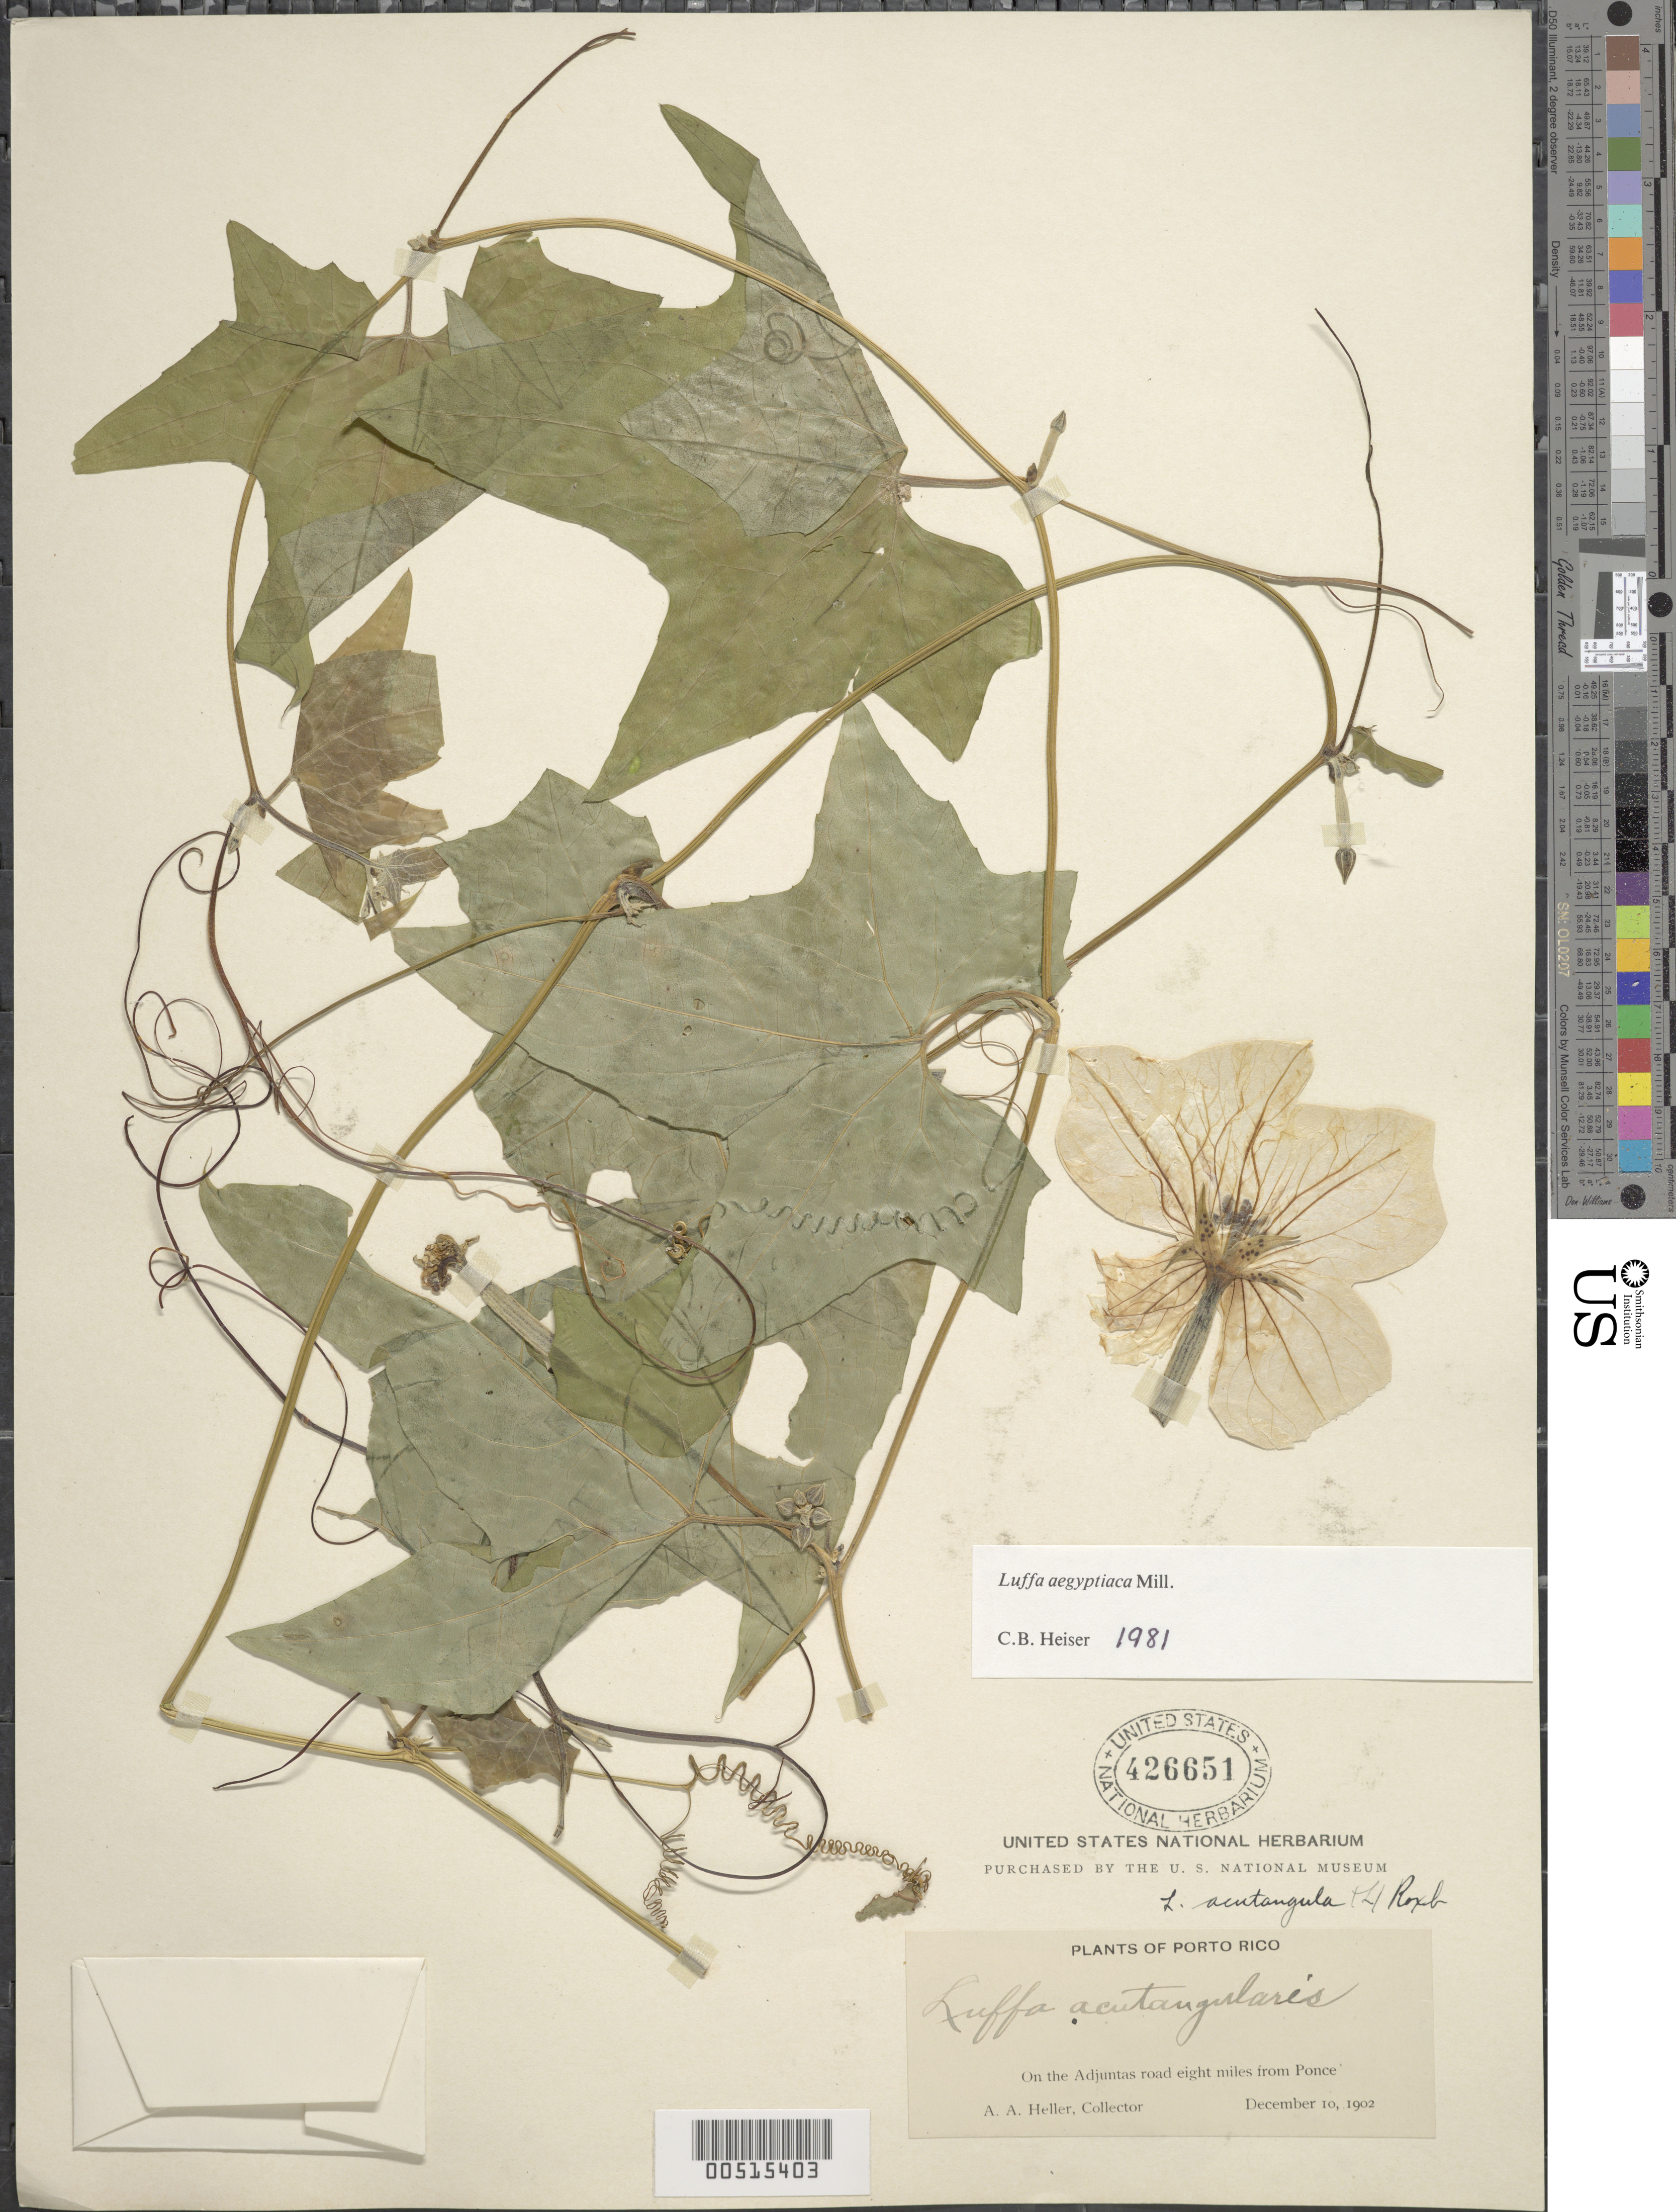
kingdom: Plantae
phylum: Tracheophyta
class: Magnoliopsida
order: Cucurbitales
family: Cucurbitaceae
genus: Luffa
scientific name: Luffa aegyptiaca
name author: Mill.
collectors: -- Heller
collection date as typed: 10 Dec 1902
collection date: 1902-12-10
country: Puerto Rico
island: Greater Antilles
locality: On the Adjuntas road, 8 mi. from Ponce.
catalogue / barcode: US 426651